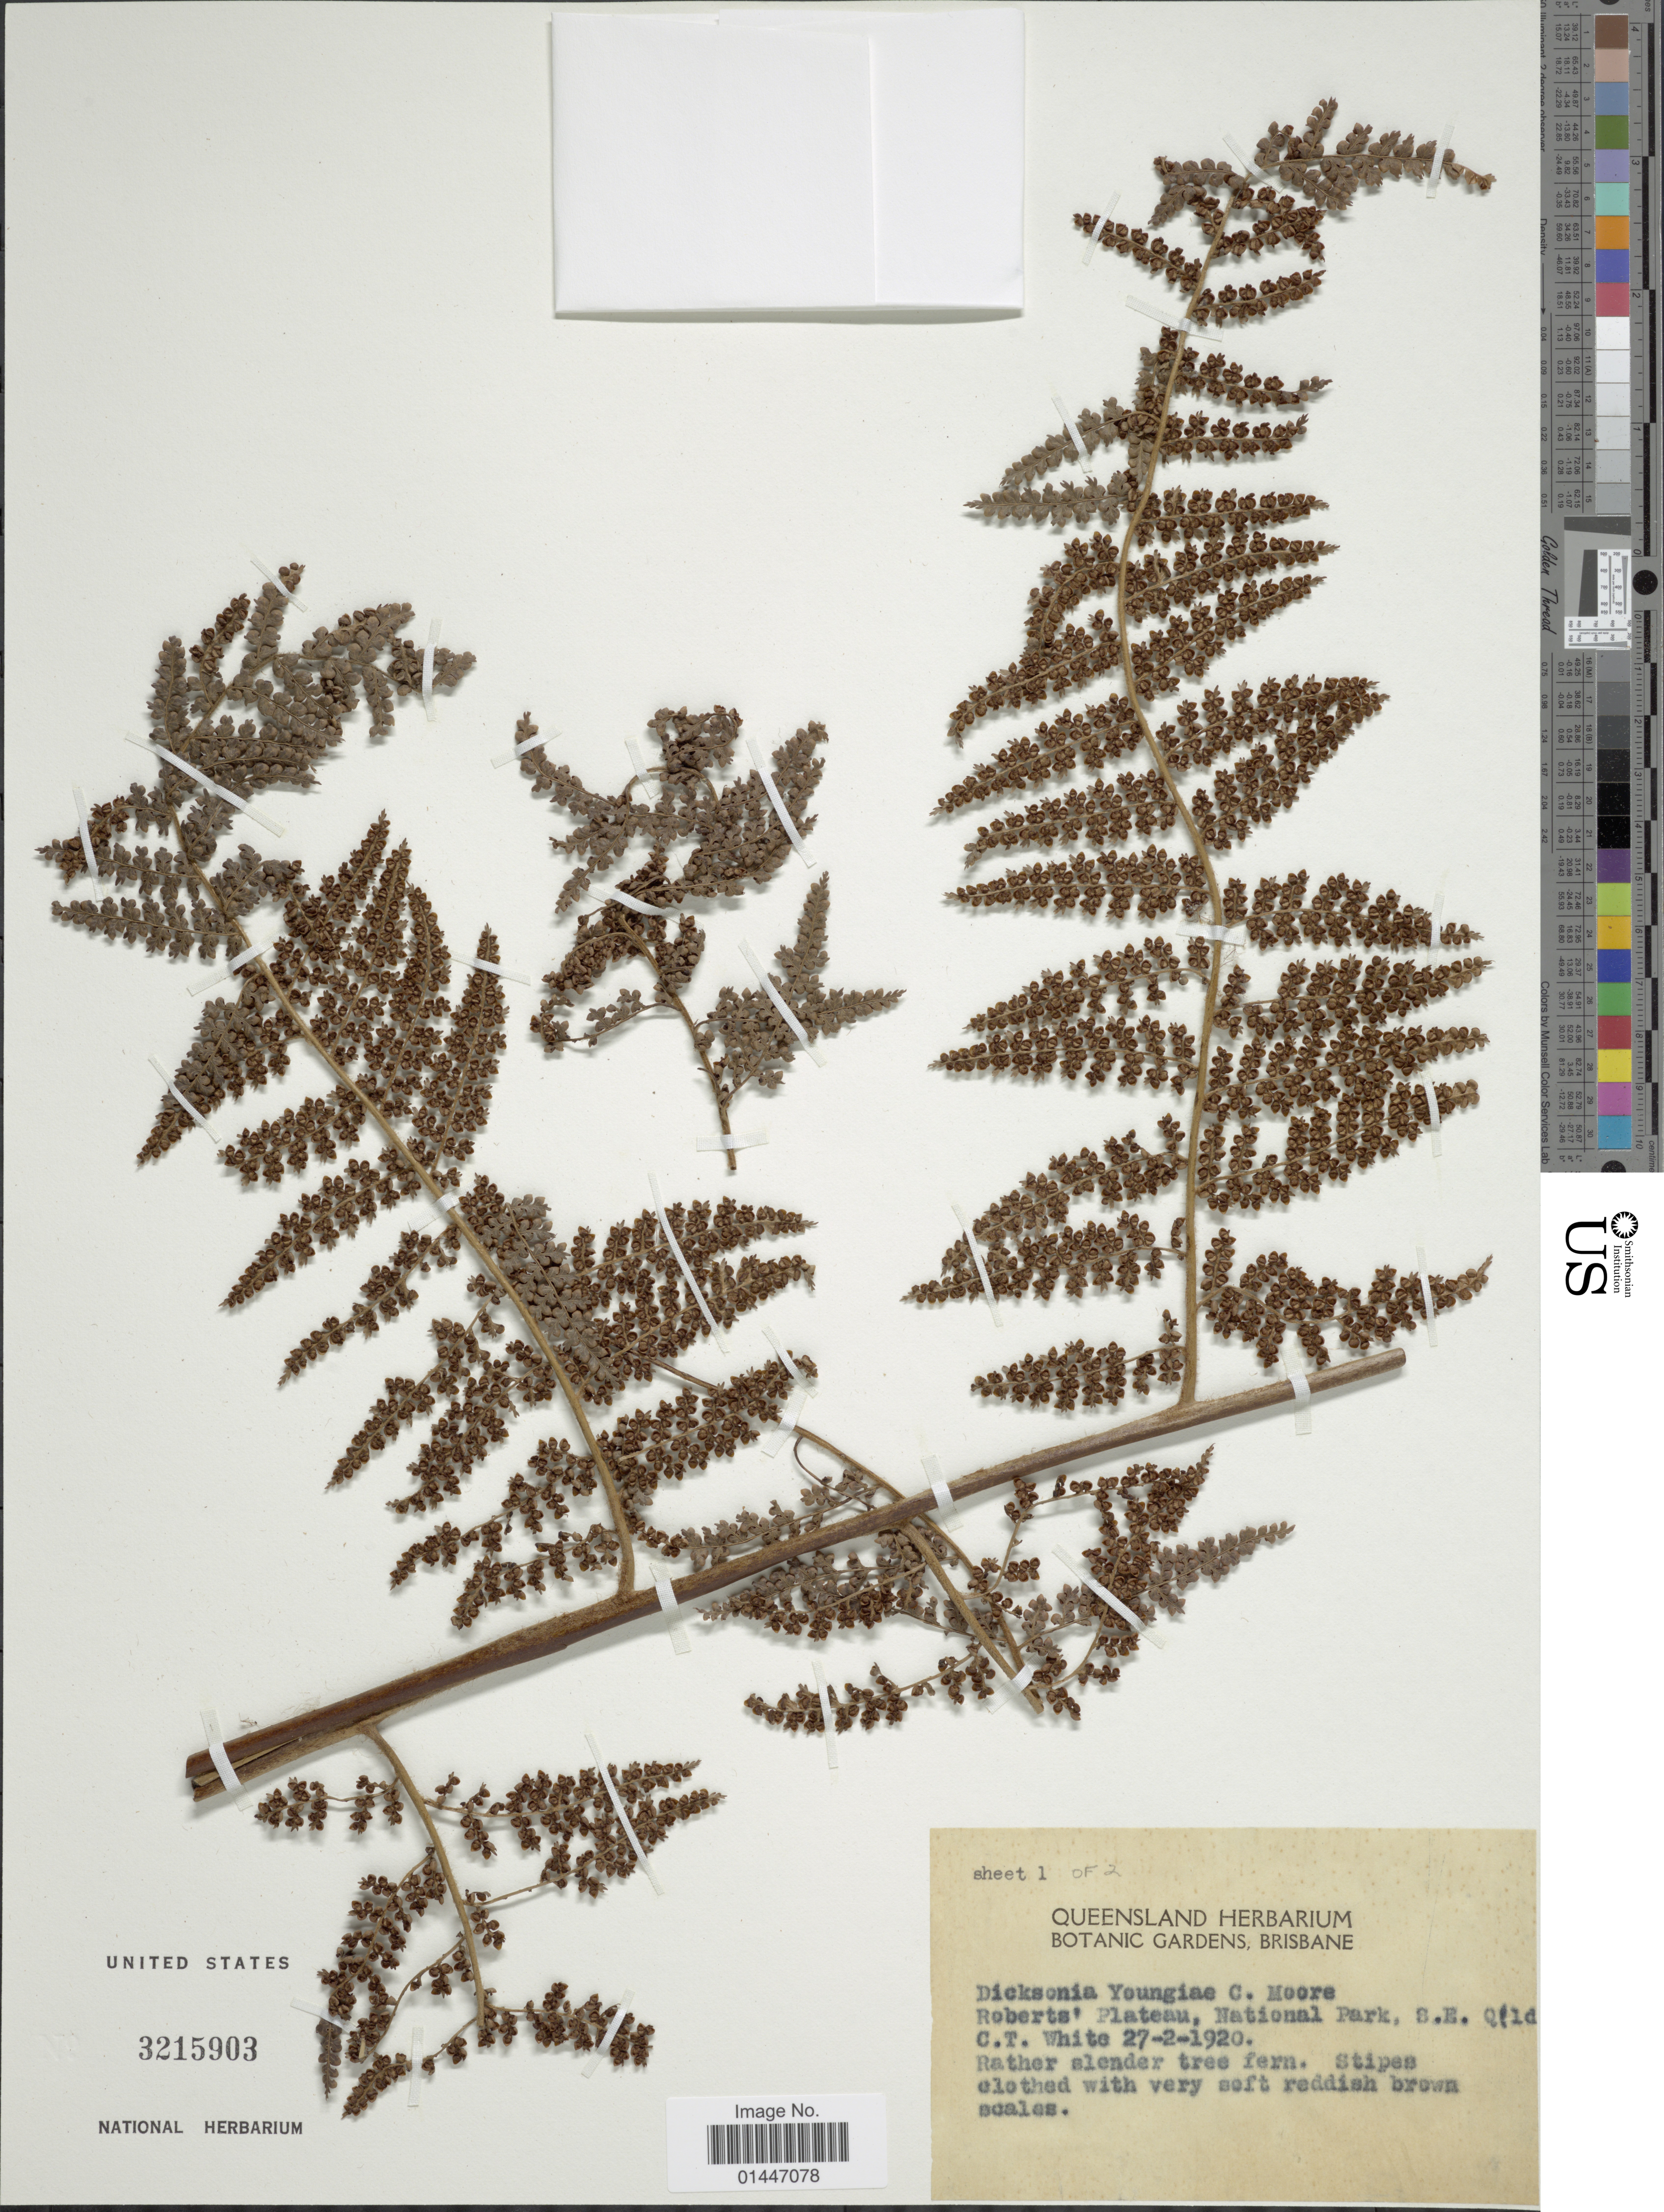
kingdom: Plantae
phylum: Tracheophyta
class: Polypodiopsida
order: Cyatheales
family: Dicksoniaceae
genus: Dicksonia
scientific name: Dicksonia youngiae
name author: C. Moore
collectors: C. T. White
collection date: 1920-02-27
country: Australia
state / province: Queensland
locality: Roberts' Plateau, National Park, S. E. Q' ld.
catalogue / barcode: US 3215903